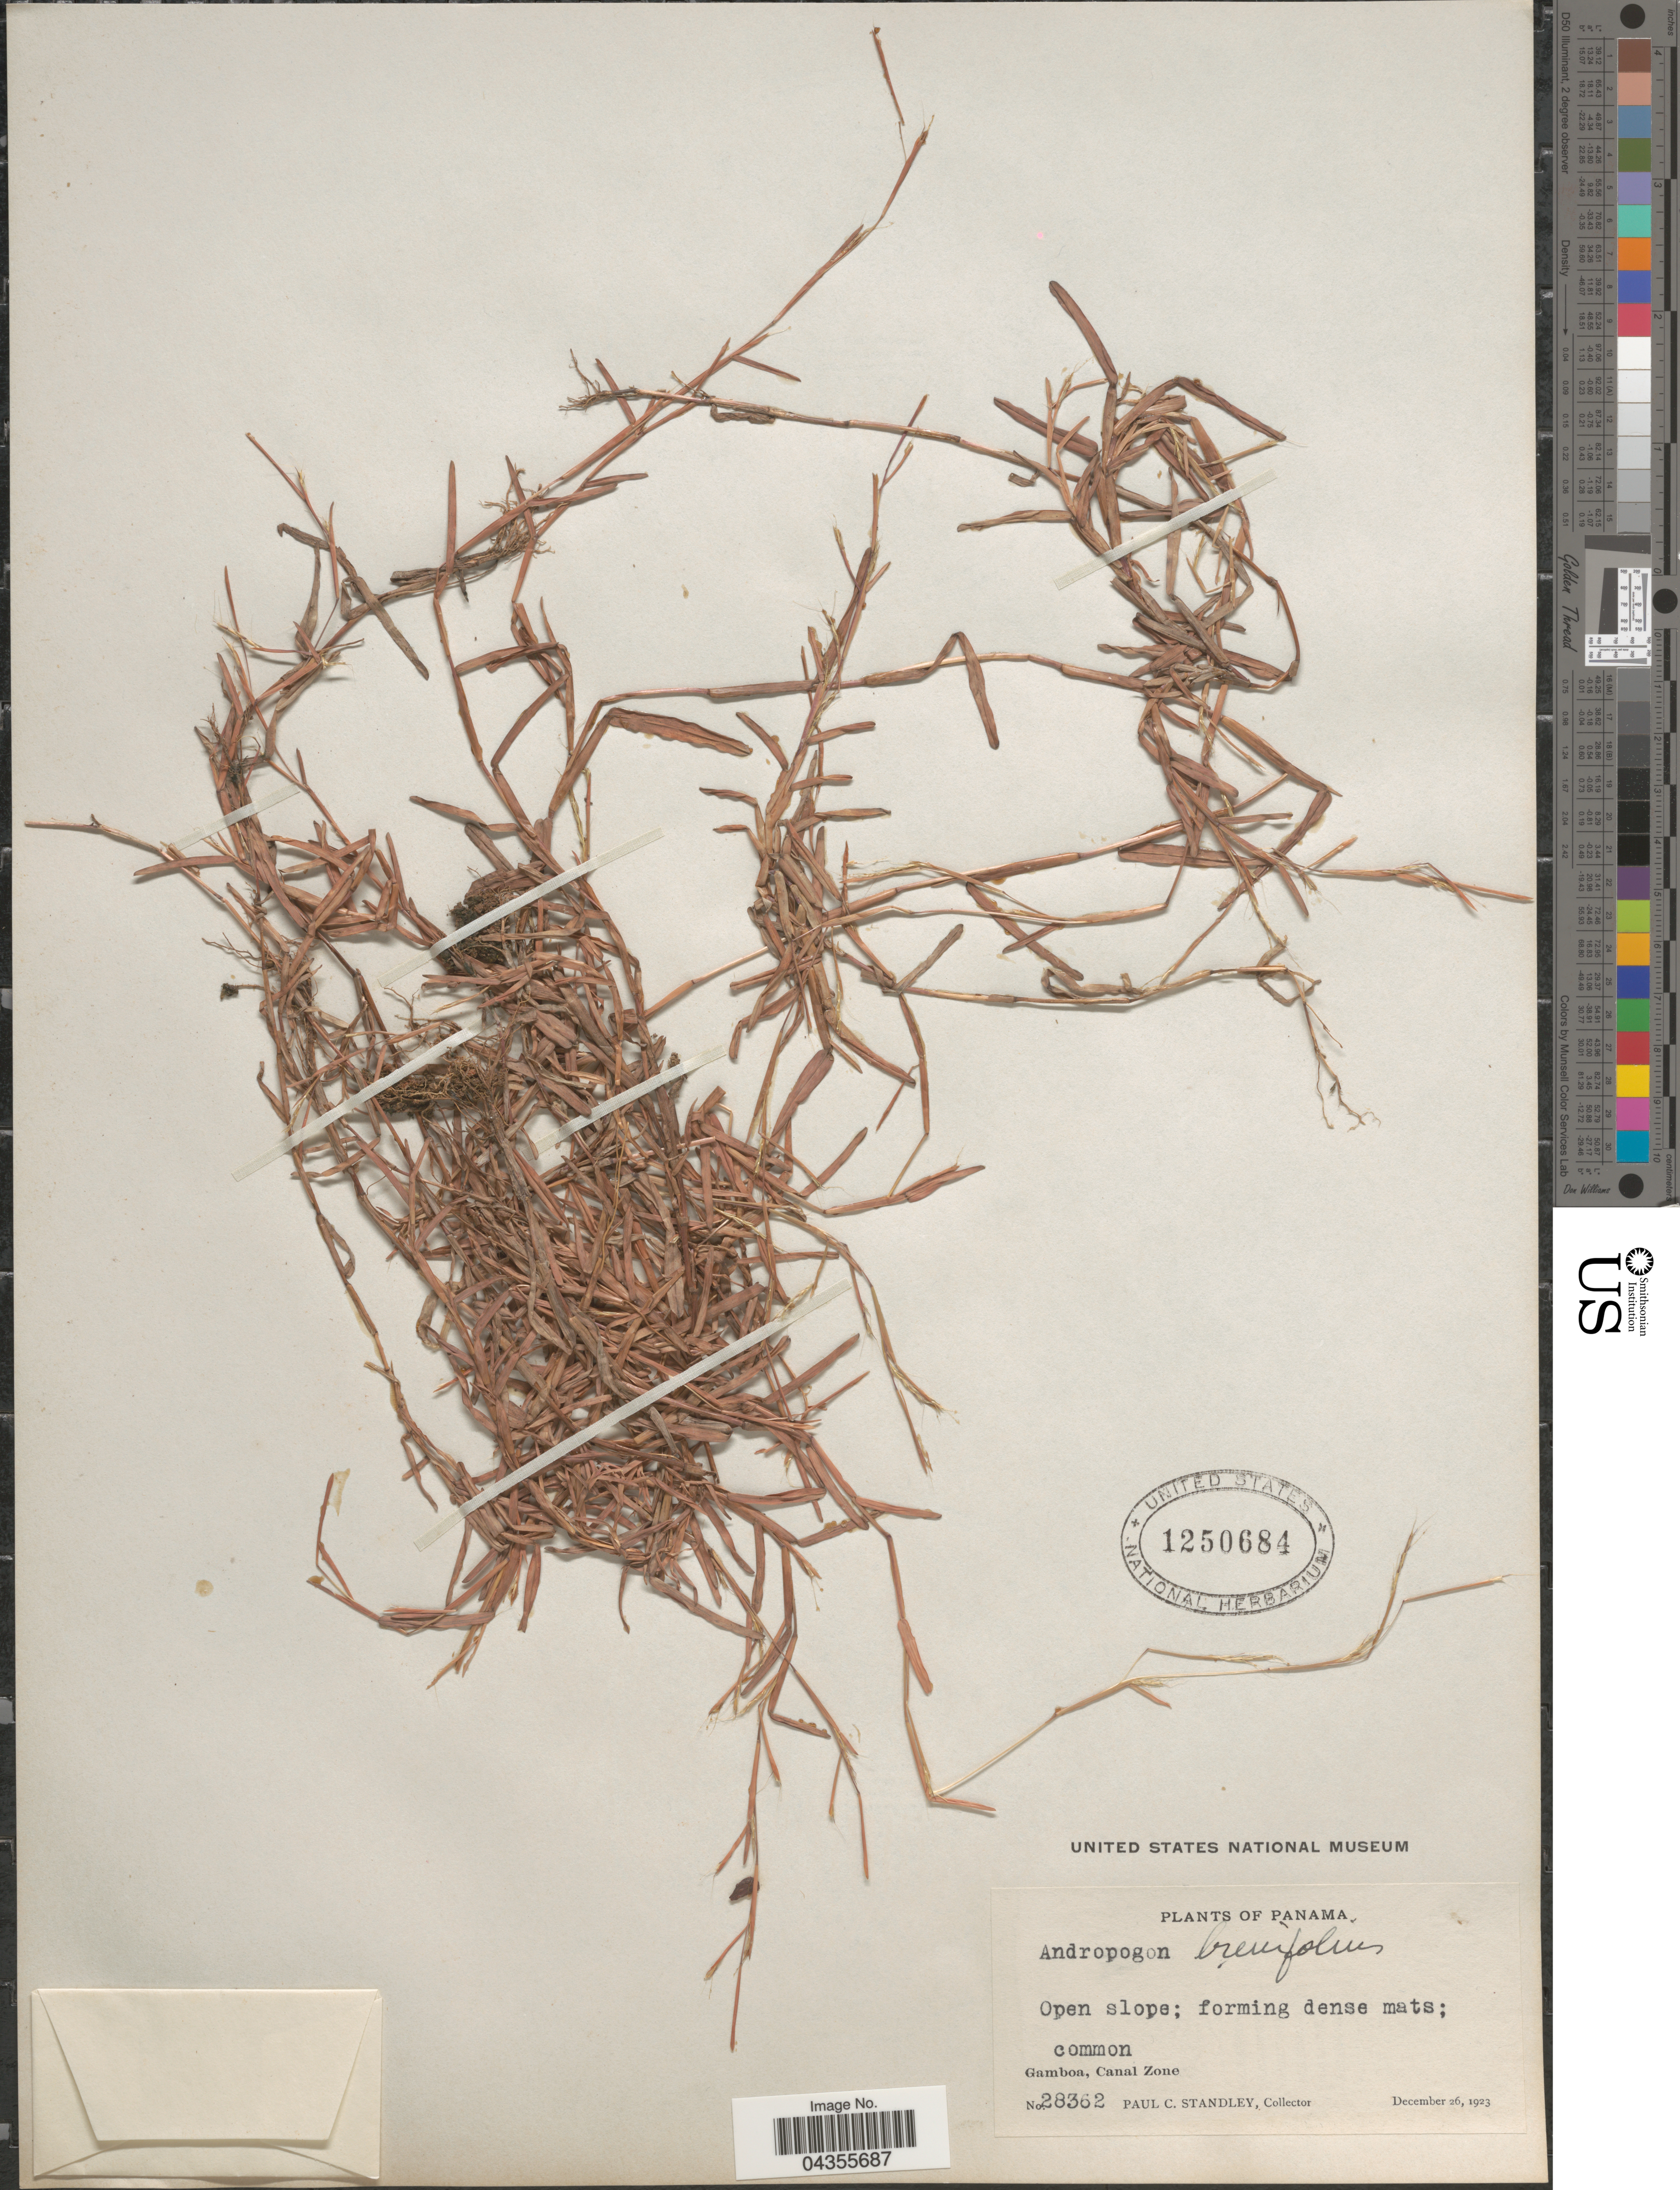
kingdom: Plantae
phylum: Tracheophyta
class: Liliopsida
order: Poales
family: Poaceae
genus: Schizachyrium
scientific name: Schizachyrium brevifolium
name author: (Sw.) Nees ex Büse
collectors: P. C. Standley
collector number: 28362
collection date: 1923-12-26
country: Panama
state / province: Colón / Panamá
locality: Open slope; common. Gamboa, Canal Zone.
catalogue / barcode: US 1250684